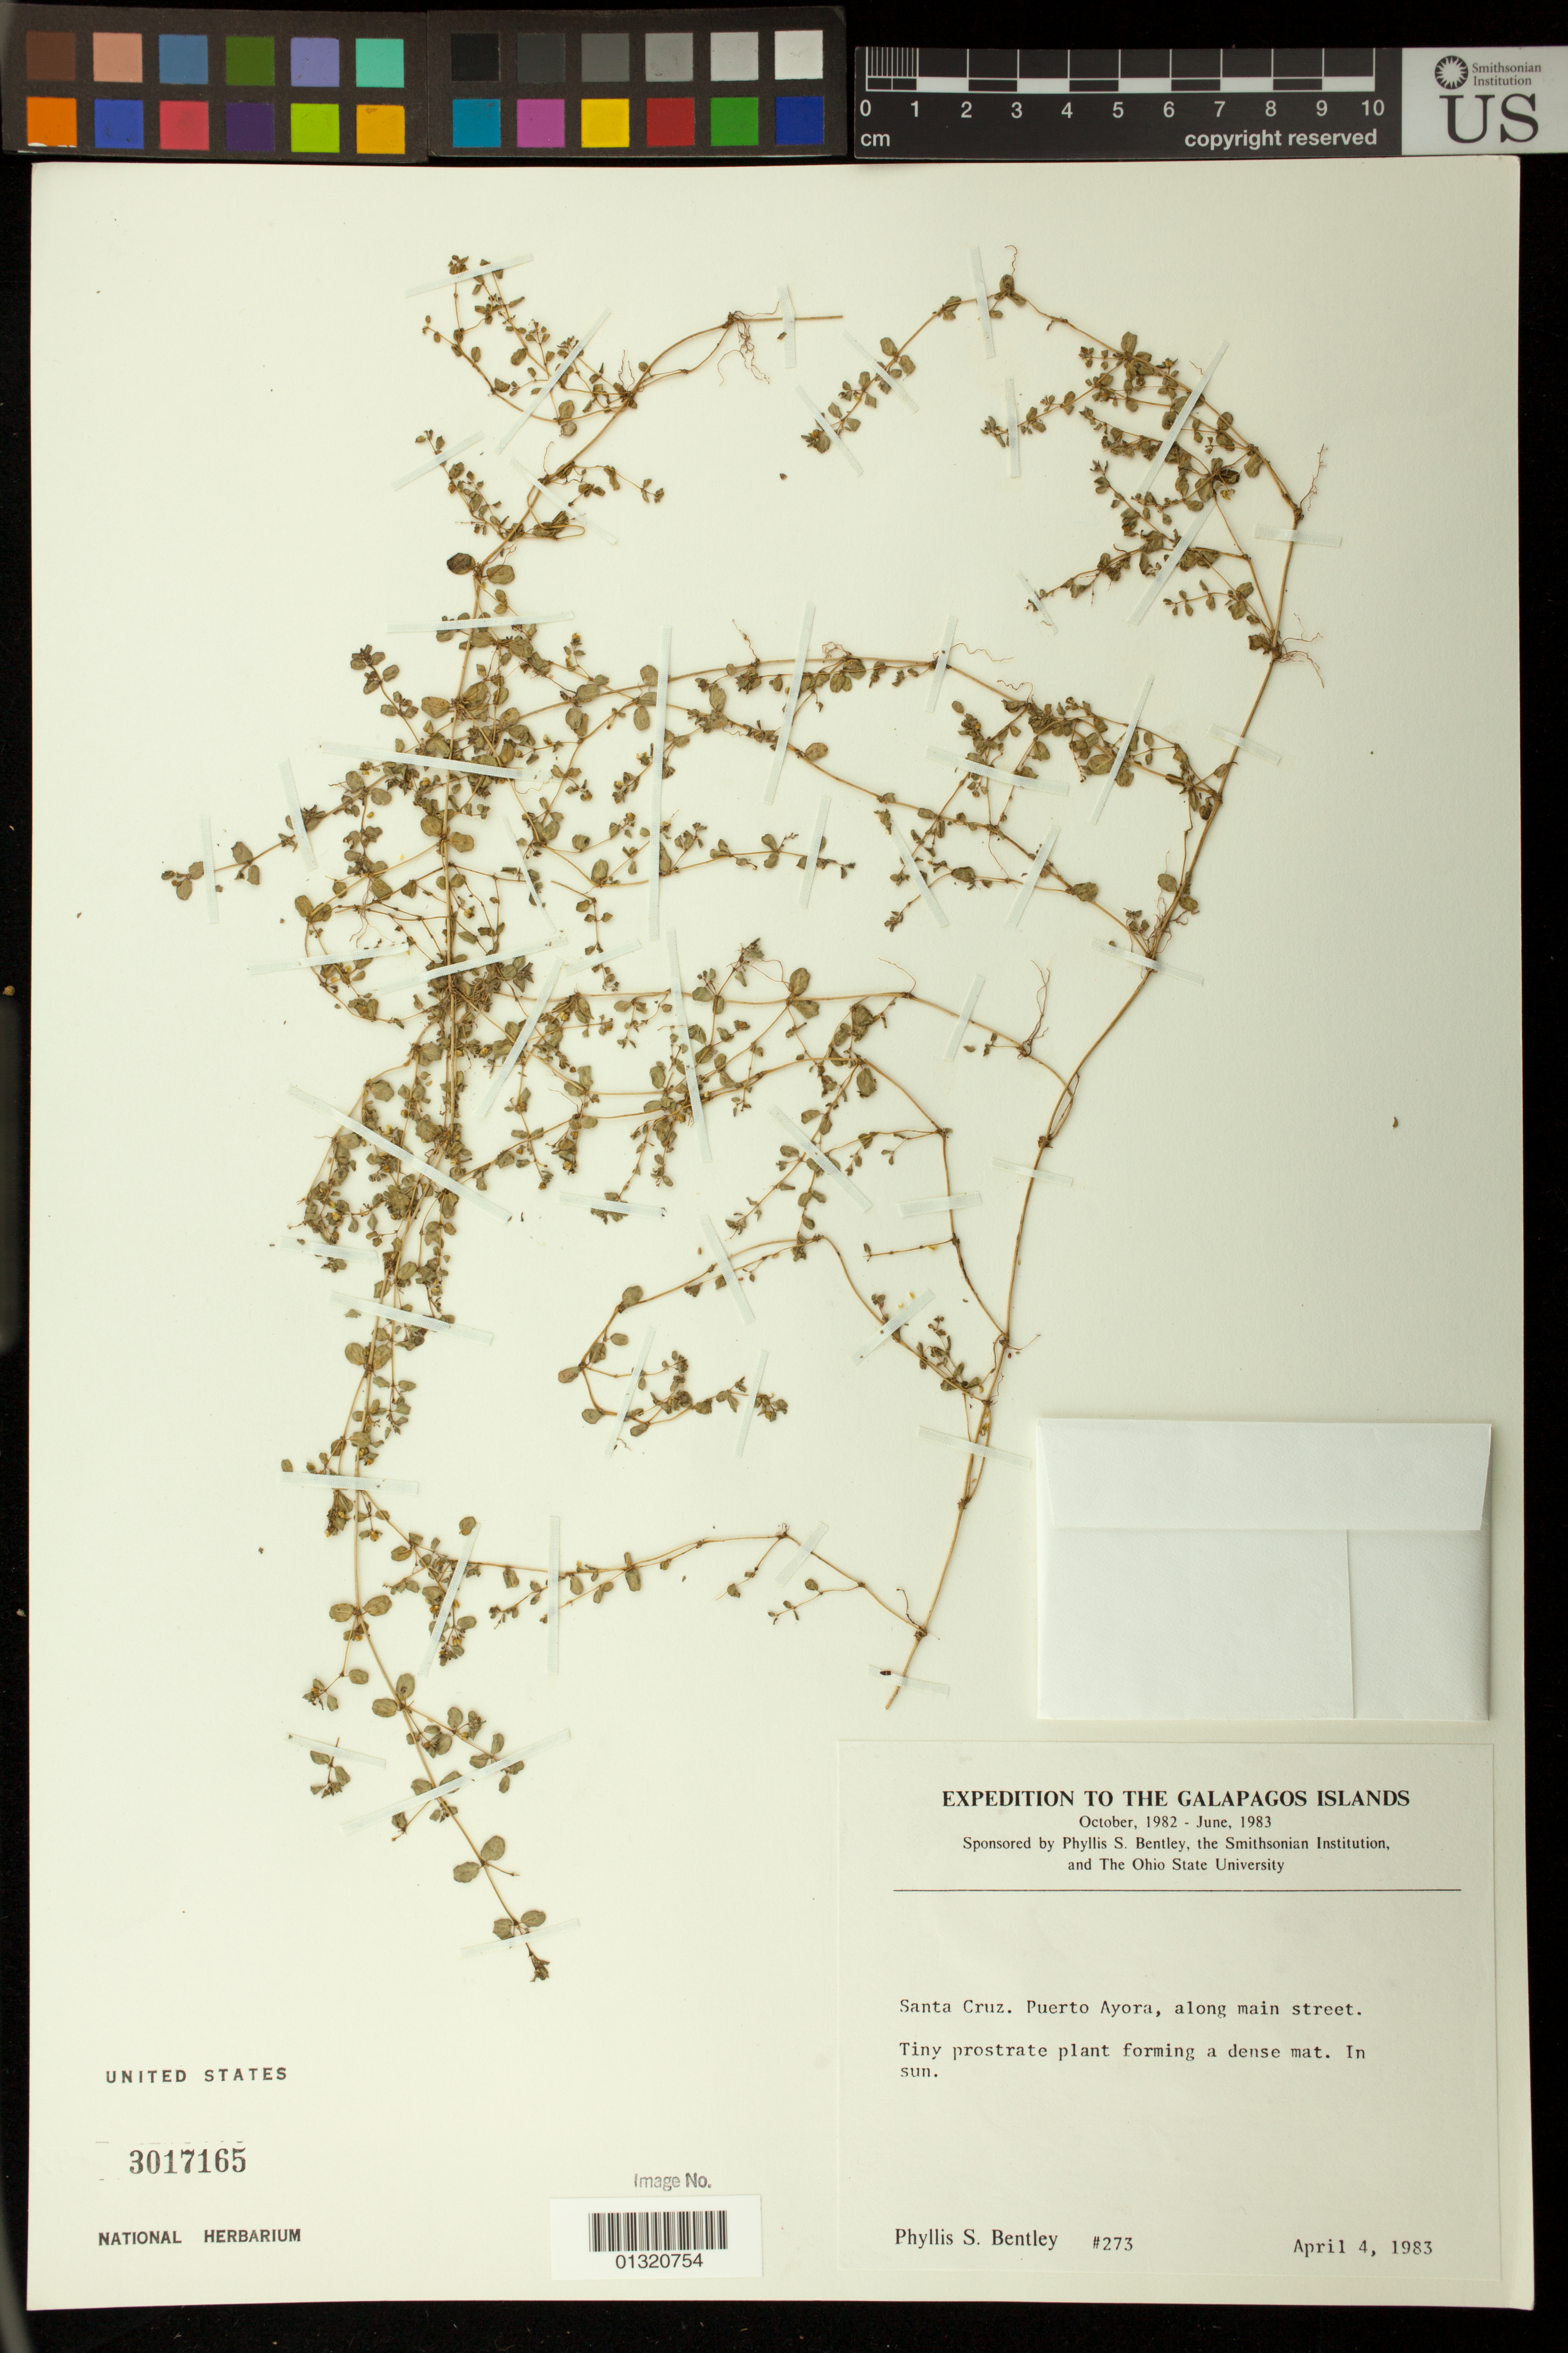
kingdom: Plantae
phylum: Tracheophyta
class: Magnoliopsida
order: Malpighiales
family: Euphorbiaceae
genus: Euphorbia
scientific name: Euphorbia sp.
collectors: P. S. Bentley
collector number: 273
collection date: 1983-04-04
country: Ecuador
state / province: Colón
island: Santa Cruz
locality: Santa Cruz. Puerto Ayora, along main street.;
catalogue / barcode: US 3017165